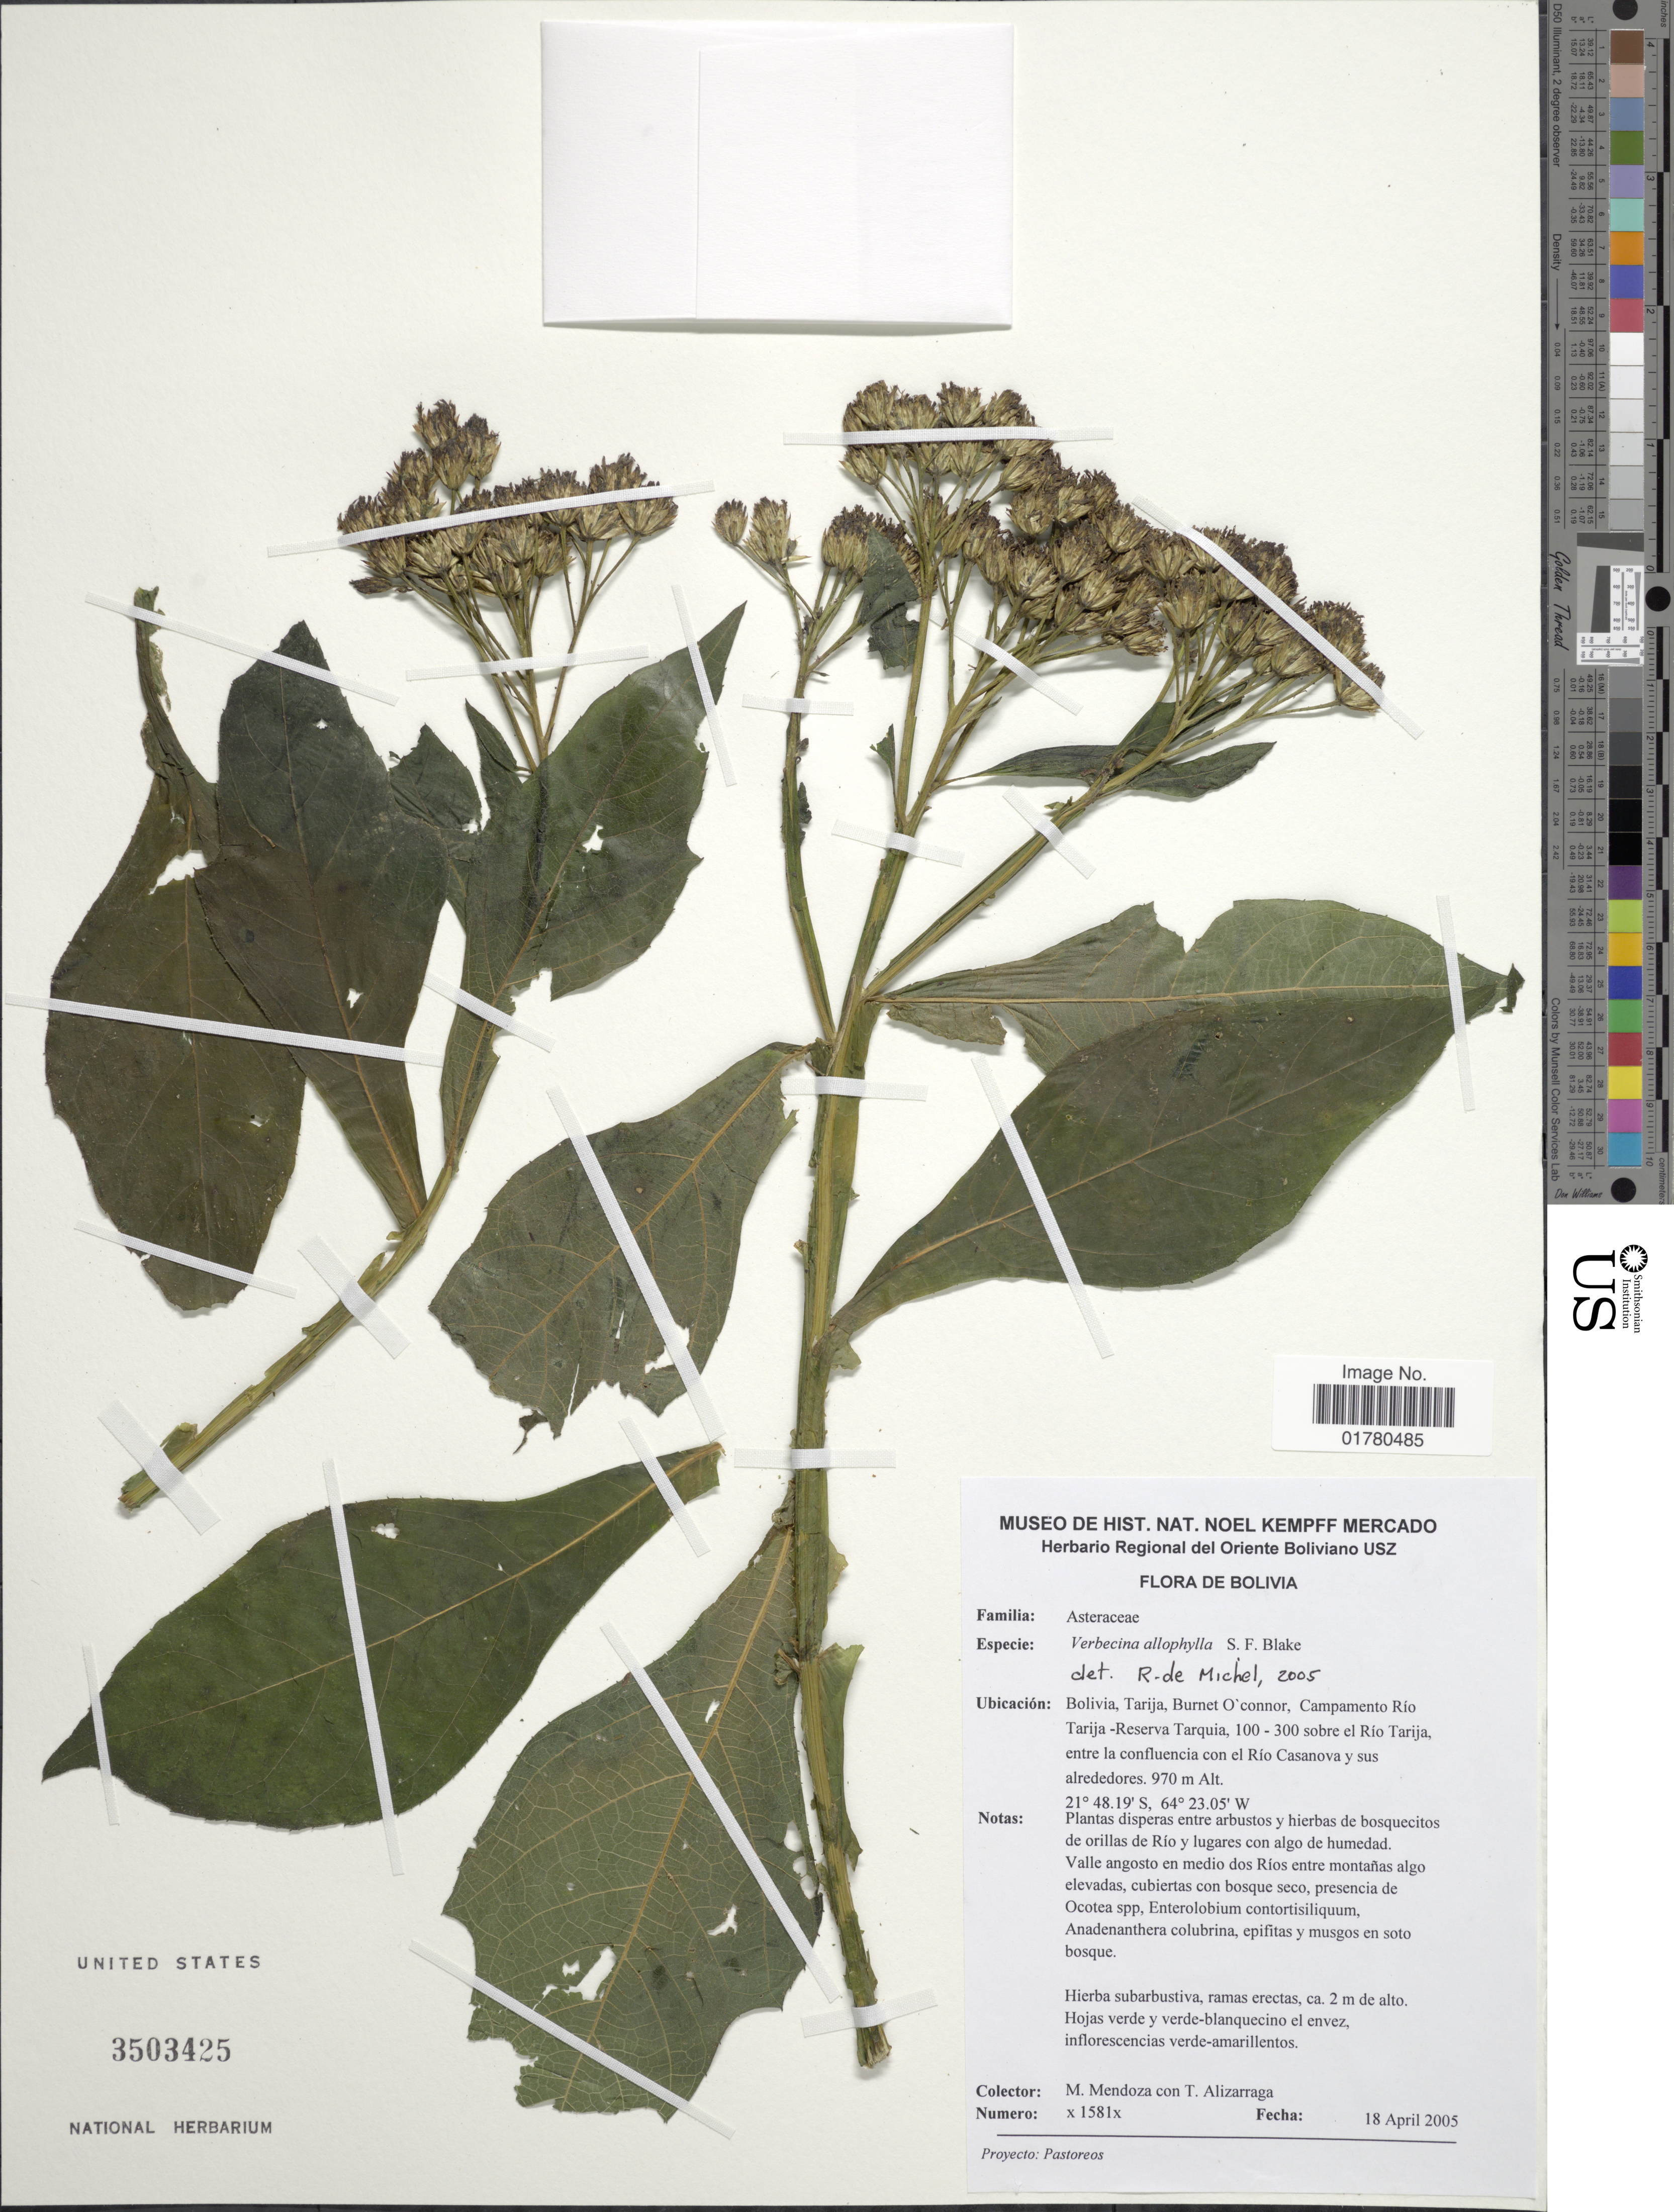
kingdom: Plantae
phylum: Tracheophyta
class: Magnoliopsida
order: Asterales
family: Asteraceae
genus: Verbesina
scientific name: Verbesina allophylla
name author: Blake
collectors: M. Mendoza & T. Alizarraga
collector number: x 1581x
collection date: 2005-04-18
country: Bolivia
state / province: Tarija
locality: Burnet O'Connor, Campamento Río Tarija-Reserva Tarquia, 100-300 sobre el Río Tarija, entre la confluencia con el Río Casanova sus alrededores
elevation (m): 970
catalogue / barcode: US 3503425